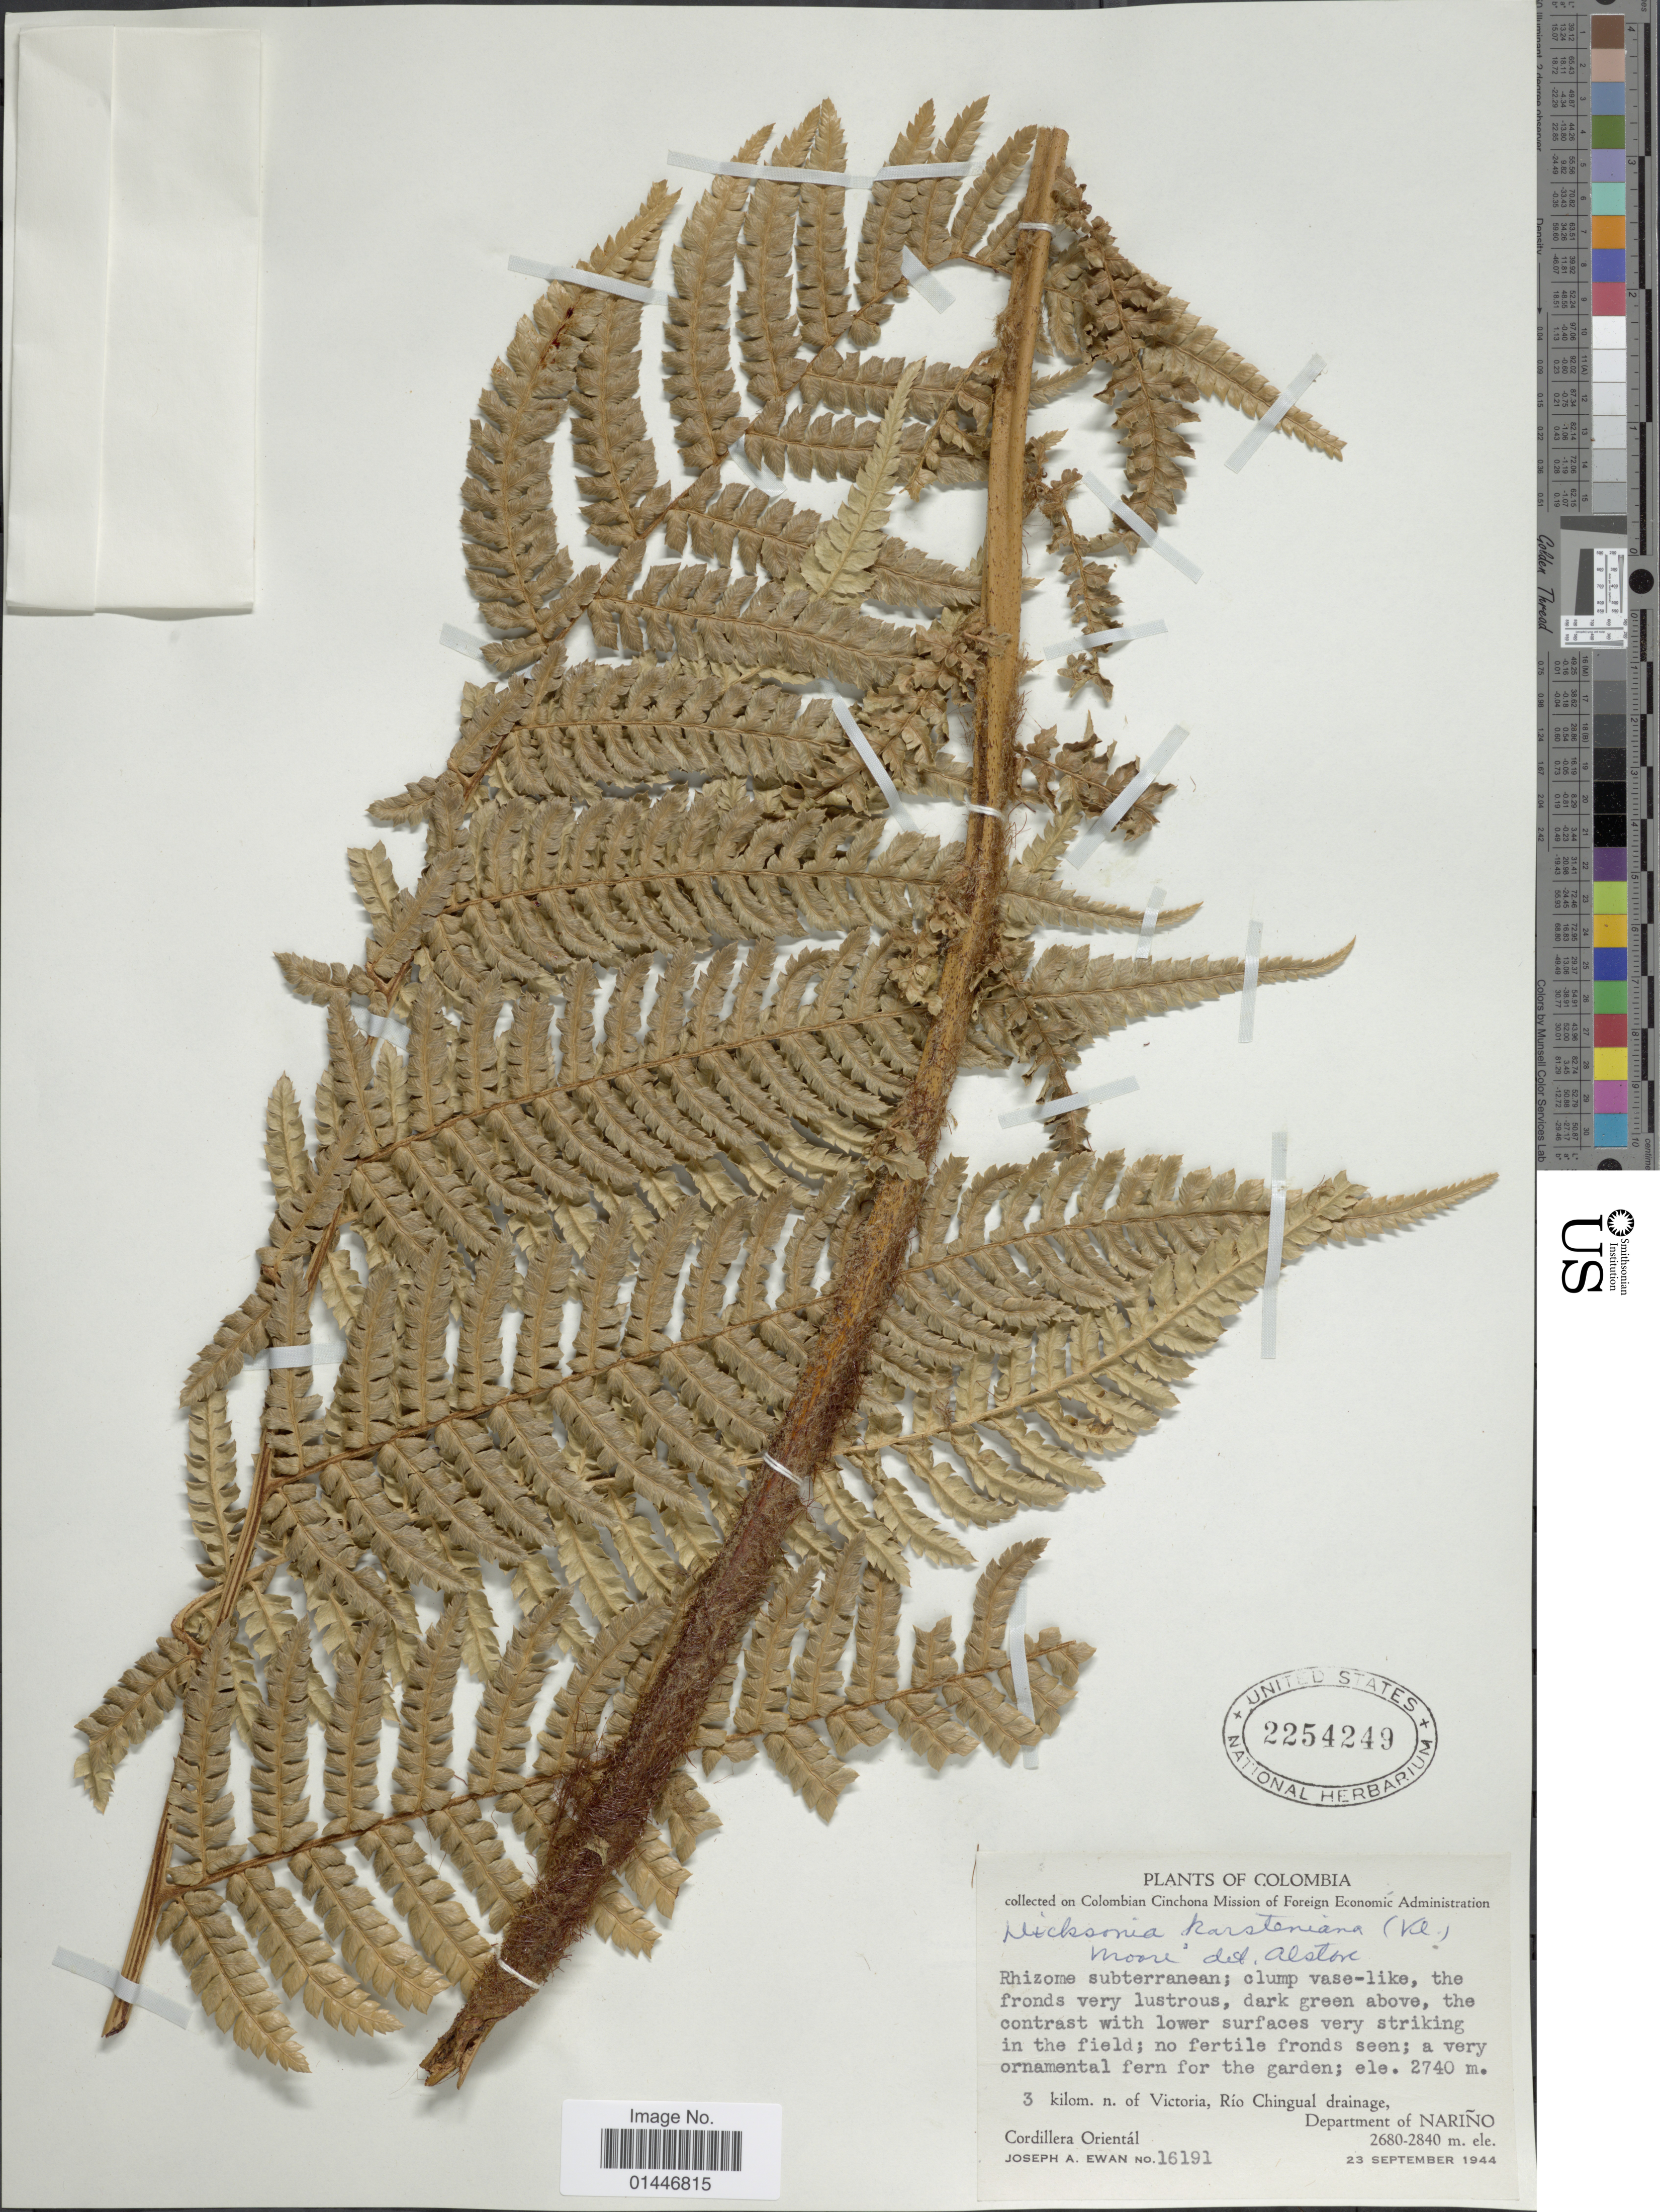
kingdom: Plantae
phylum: Tracheophyta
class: Polypodiopsida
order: Cyatheales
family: Dicksoniaceae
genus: Dicksonia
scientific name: Dicksonia novogranadensis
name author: (Domin)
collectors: J. A. Ewan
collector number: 16191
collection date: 1944-09-23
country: Colombia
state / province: Nariño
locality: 3 kilom. n. of Victoria, Rio Chingual drainage, Cordillera Oriental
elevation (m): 2680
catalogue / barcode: US 2254249